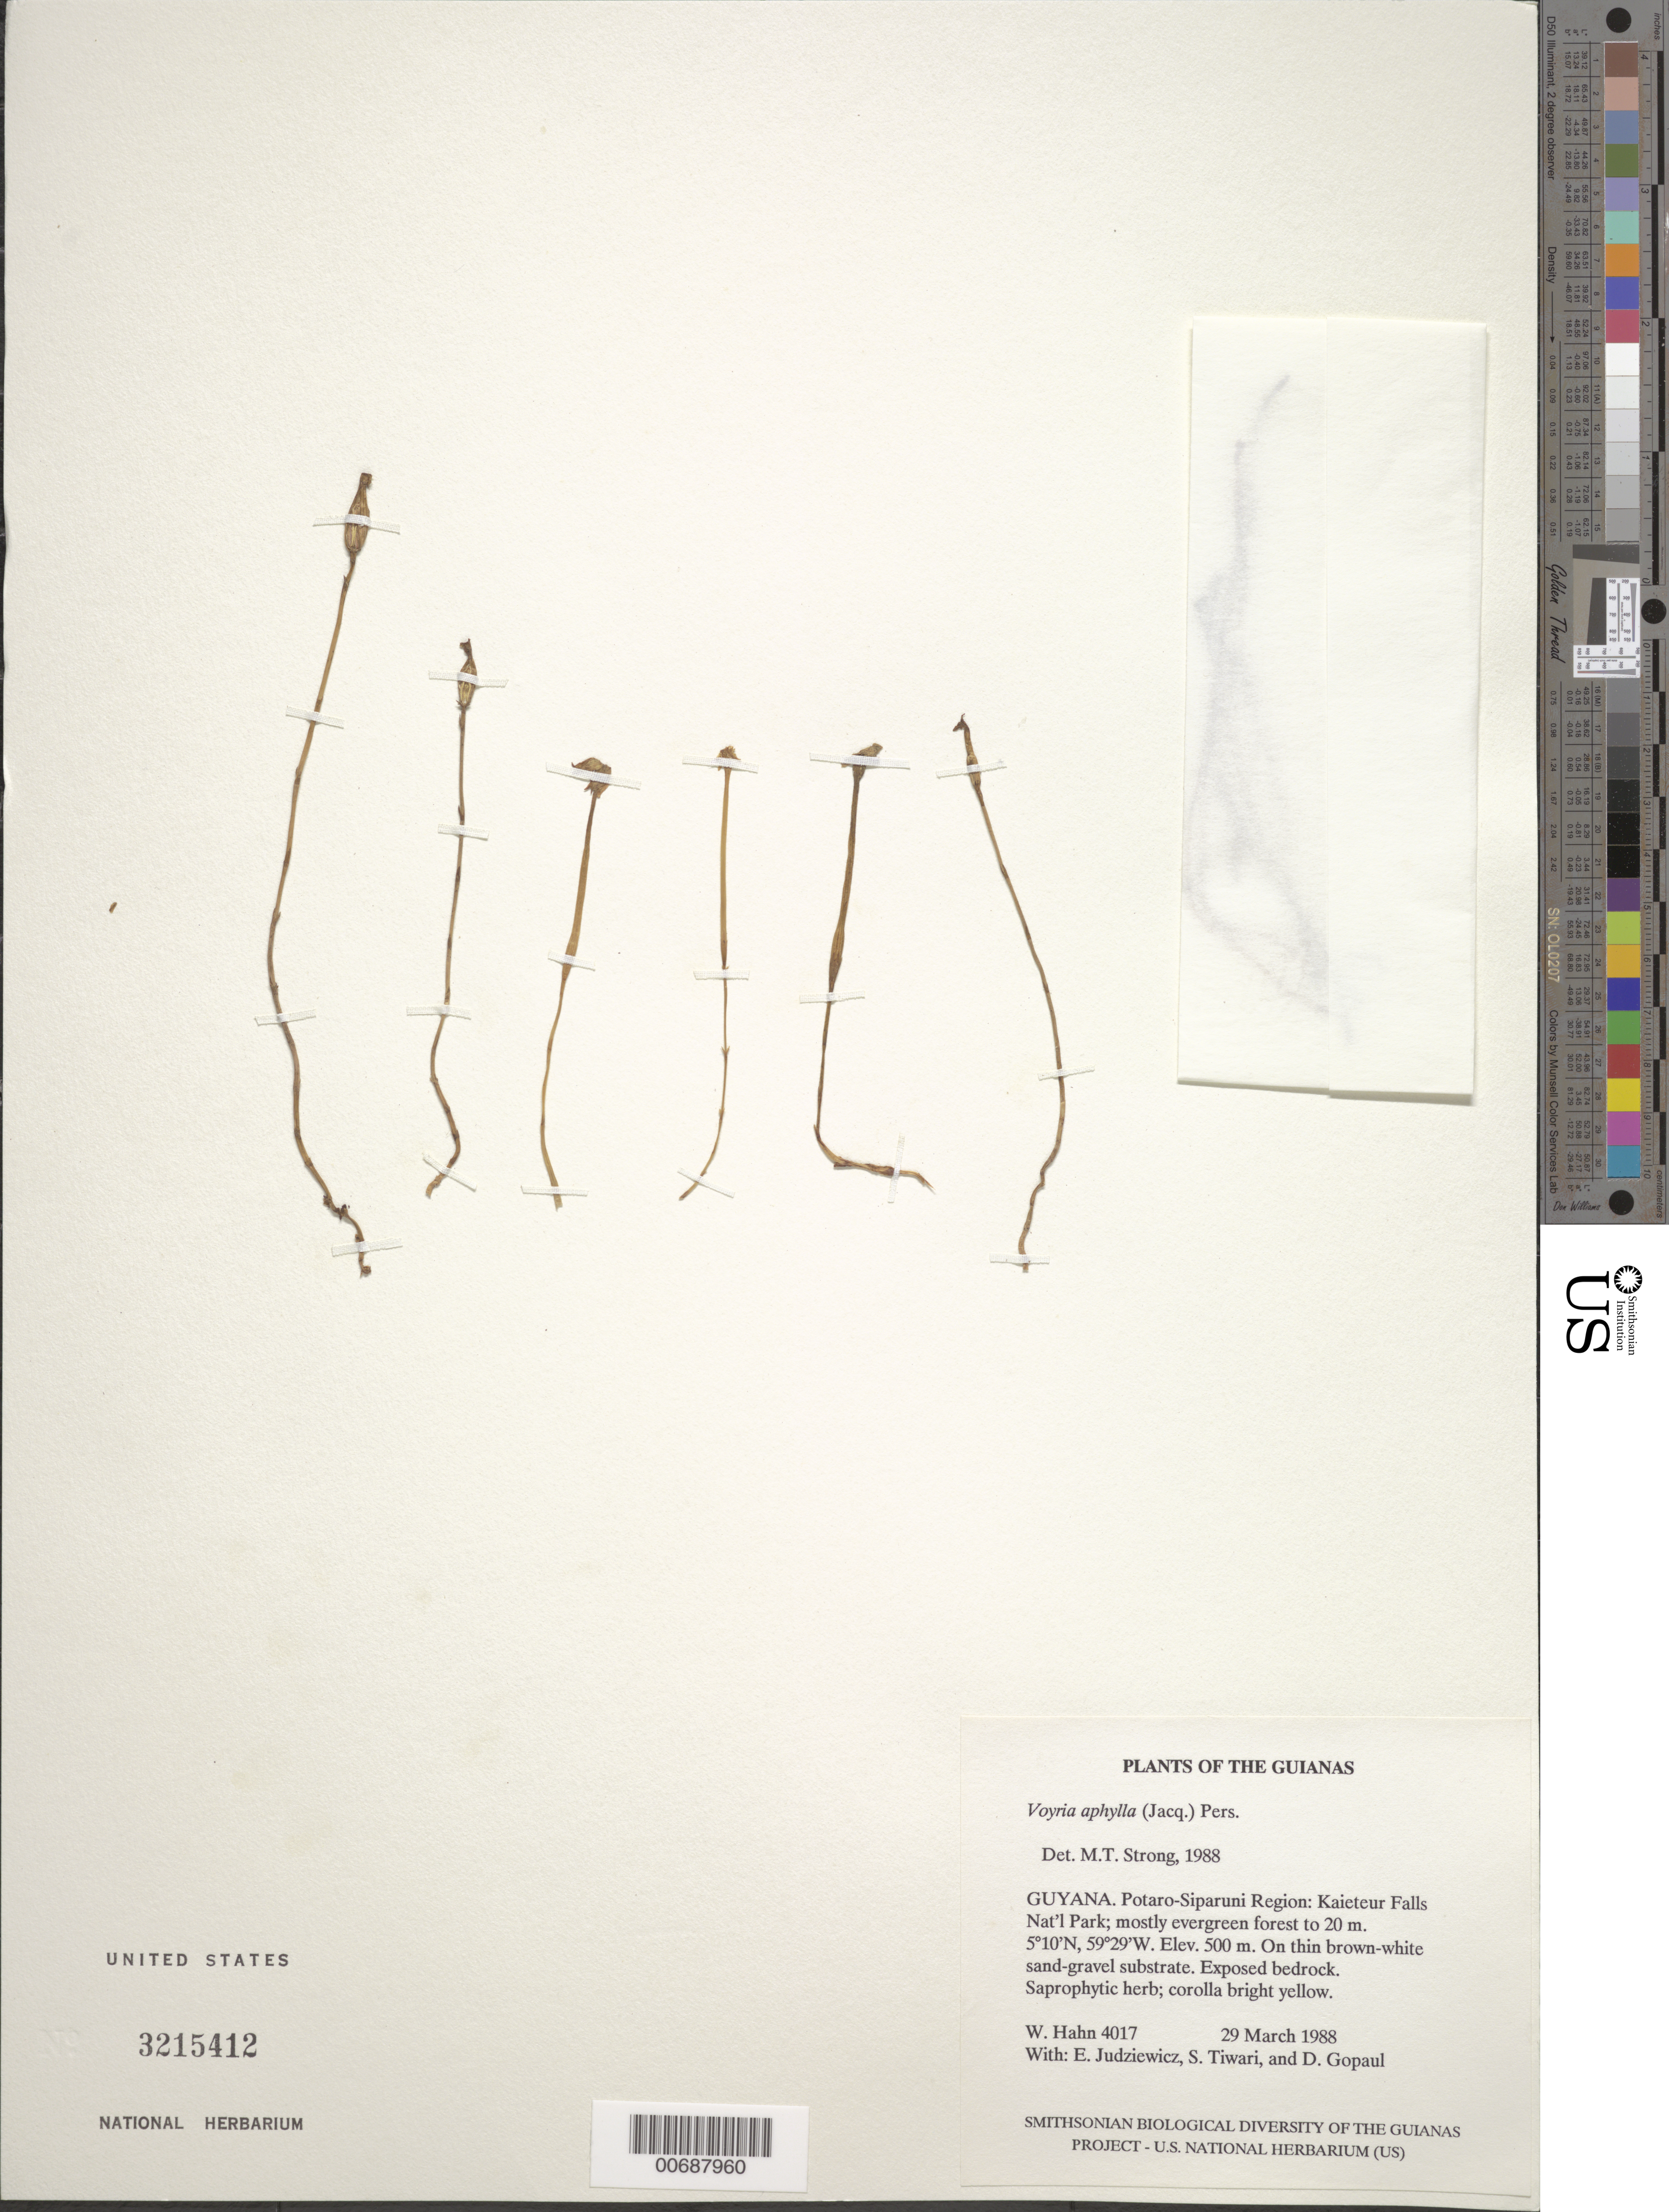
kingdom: Plantae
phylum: Tracheophyta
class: Magnoliopsida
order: Gentianales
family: Gentianaceae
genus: Voyria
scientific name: Voyria aphylla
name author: (Jacq.) Pers.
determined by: Strong, M. T., (US), Smithsonian Institution - National Museum of Natural History (UNITED STATES)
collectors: W. Hahn, E. J. Judziewicz, S. Tiwari & D. Gopaul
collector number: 4017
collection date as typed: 29 March 1988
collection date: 1988-03-29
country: Guyana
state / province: Potaro-Siparuni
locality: Kaieteur Falls National Park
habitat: Mostly evergreen forest to 20 m on thin brown-white sand-gravel substrate. Exposed bedrock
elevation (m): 500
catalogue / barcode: US 3215412